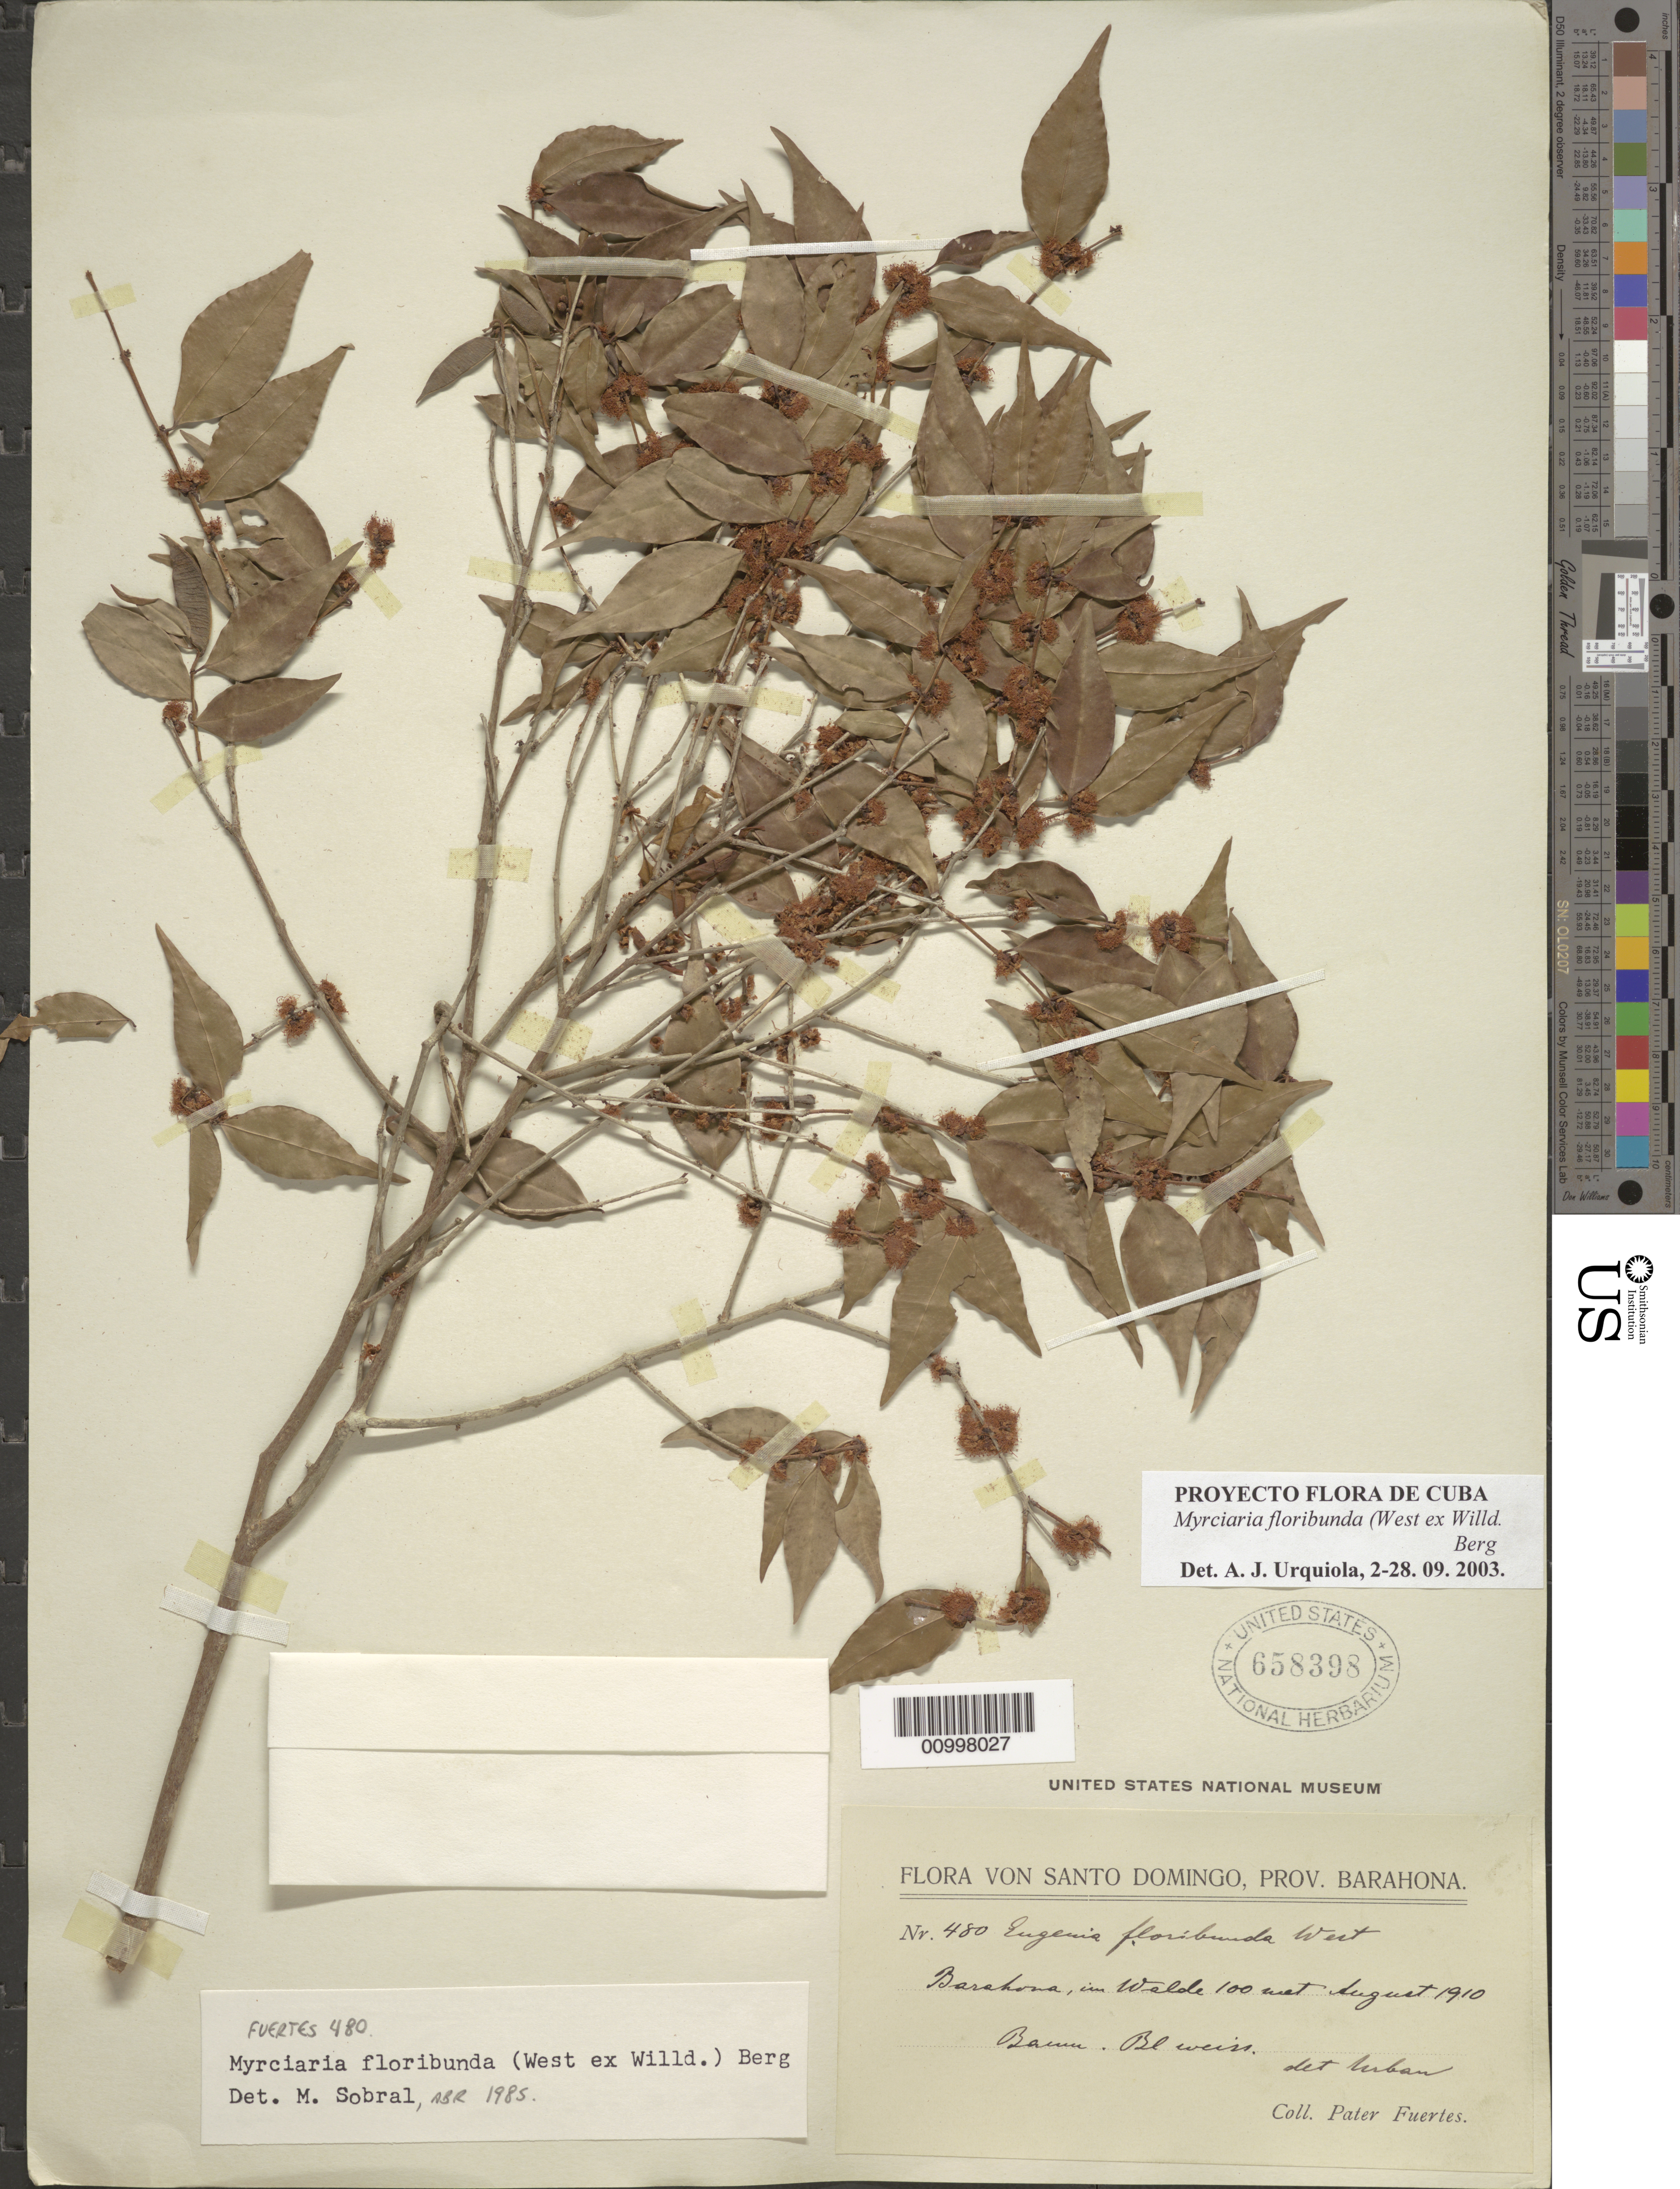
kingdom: Plantae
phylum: Tracheophyta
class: Magnoliopsida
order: Myrtales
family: Myrtaceae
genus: Myrciaria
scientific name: Myrciaria floribunda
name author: (H. West ex Willd.) O. Berg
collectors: P. Fuertes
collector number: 480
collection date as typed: Aug 1910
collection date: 1910-08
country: Dominican Republic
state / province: Barahona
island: Hispaniola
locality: Walde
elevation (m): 100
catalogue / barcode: US 658398